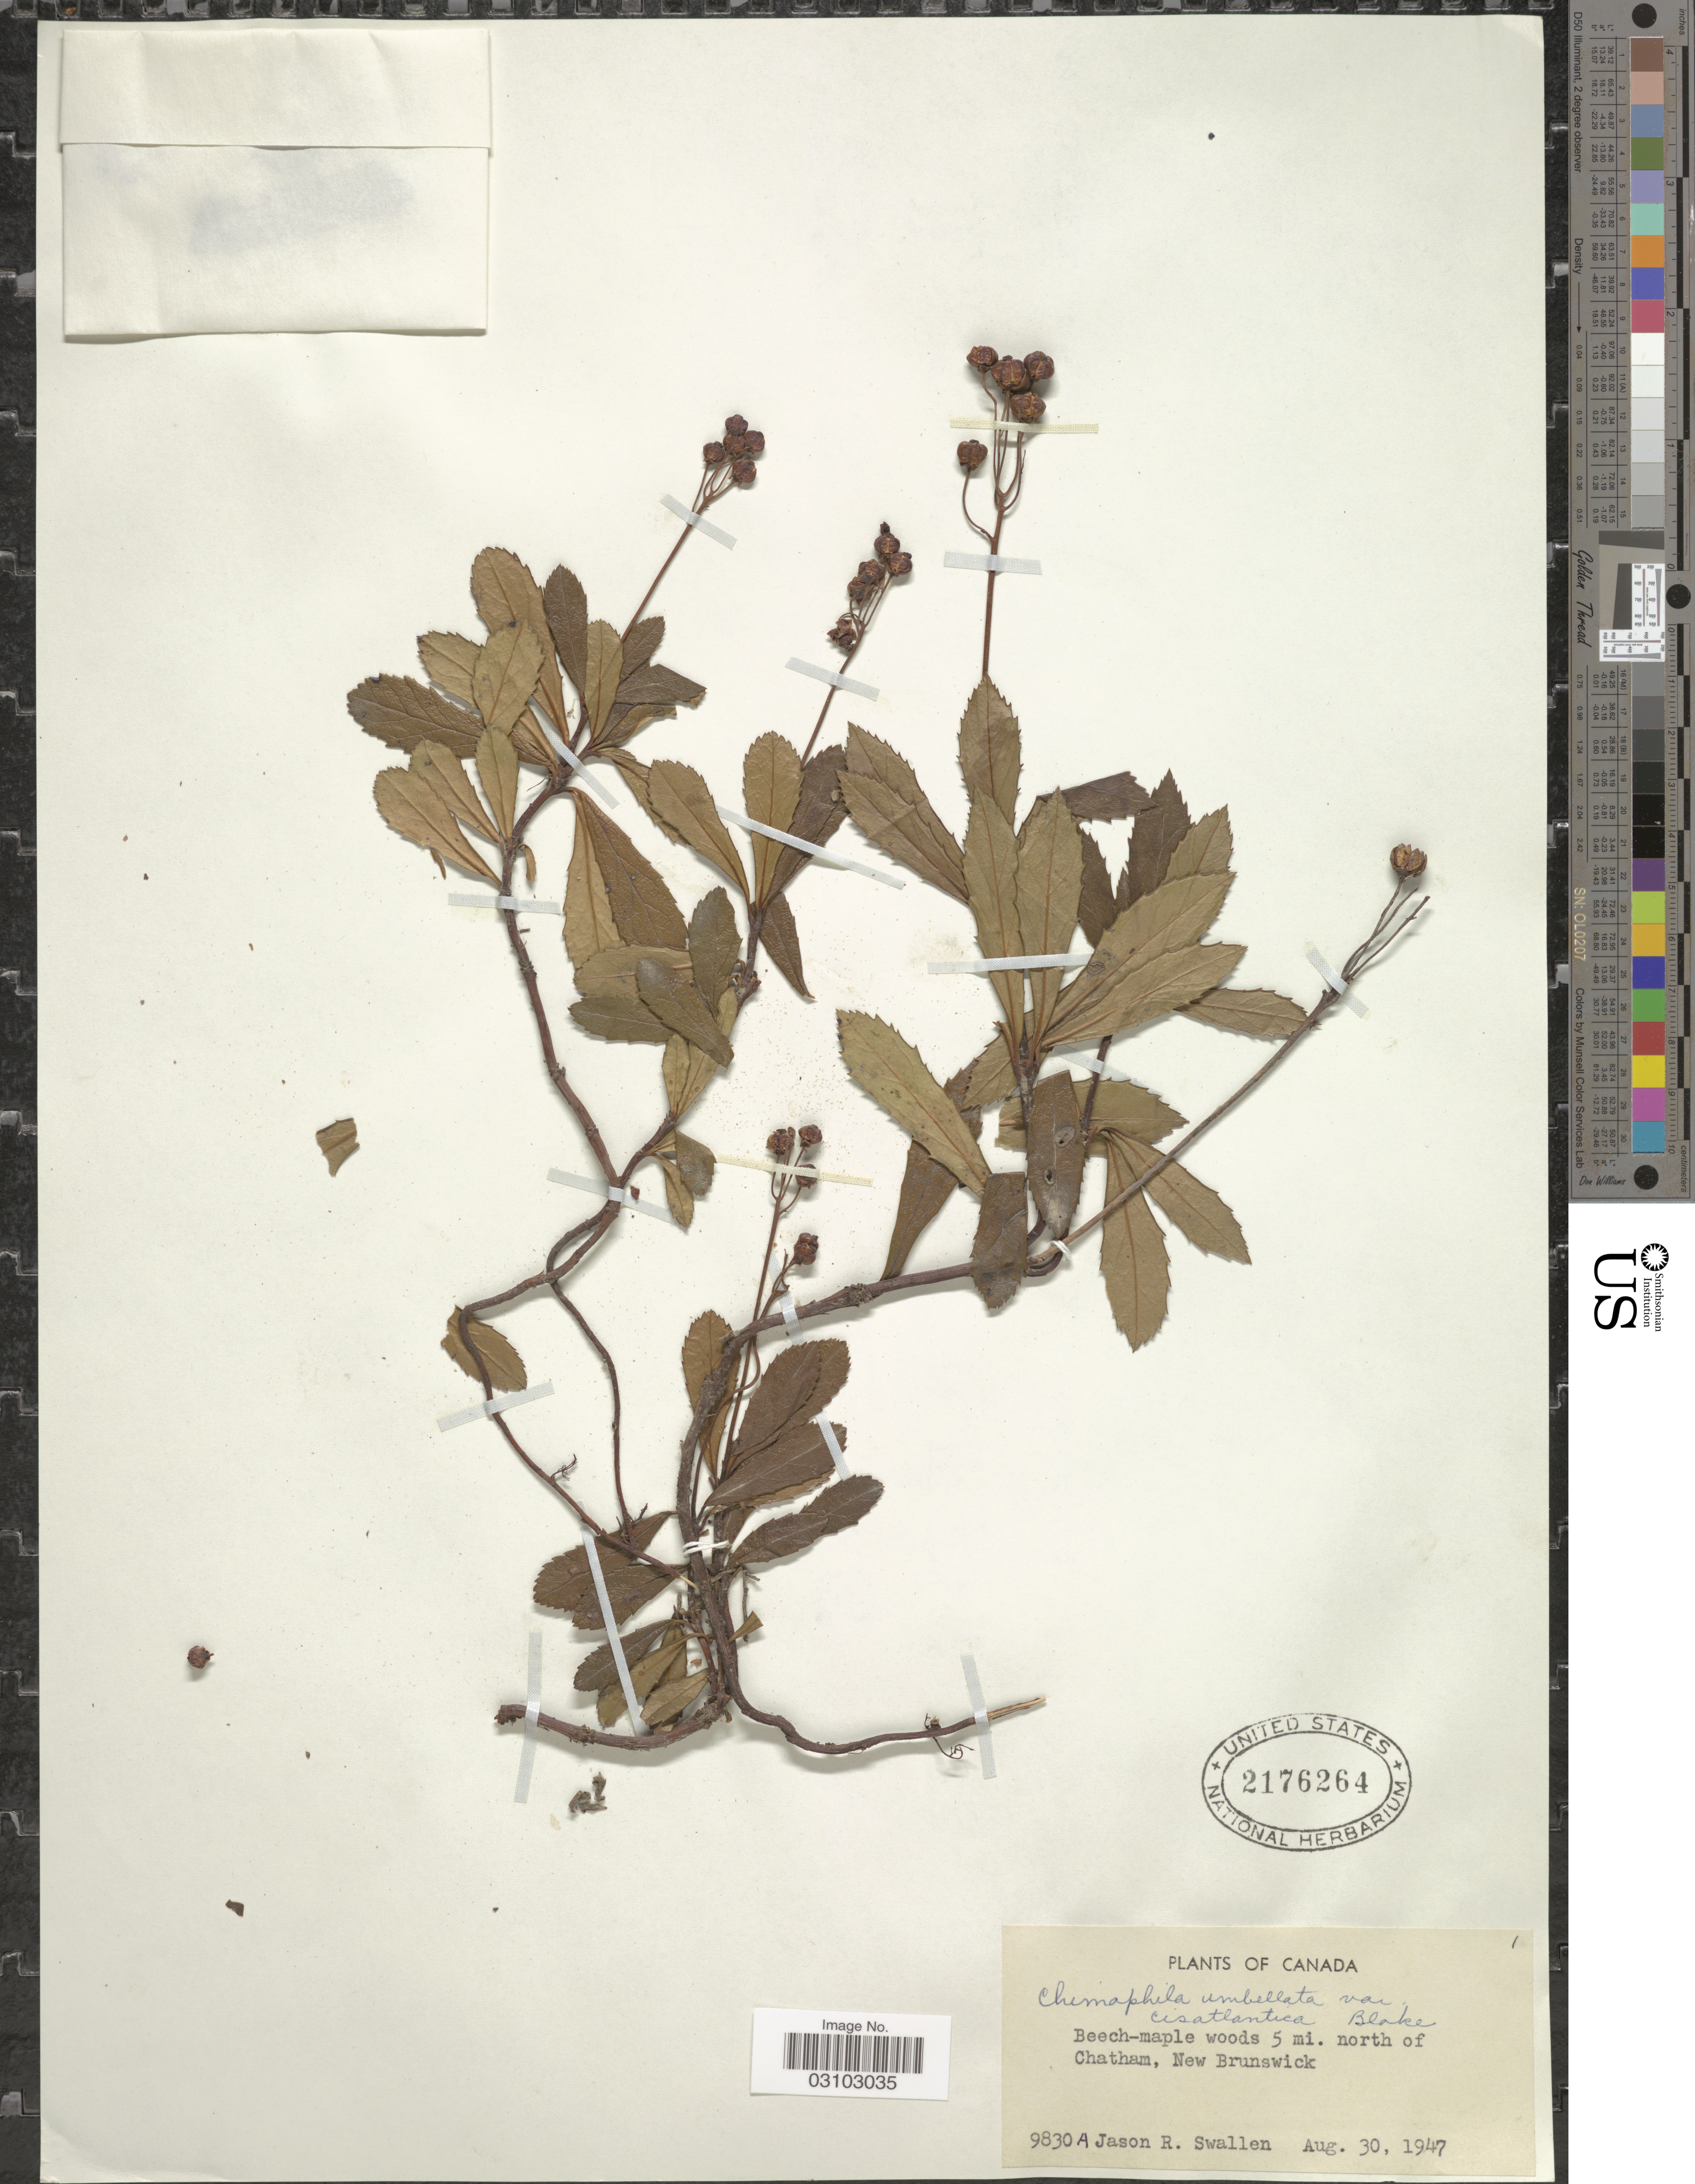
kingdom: Plantae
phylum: Tracheophyta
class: Magnoliopsida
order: Ericales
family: Ericaceae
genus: Chimaphila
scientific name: Chimaphila umbellata subsp. cisatlantica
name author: (S.F. Blake) Hultén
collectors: J. R. Swallen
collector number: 9830 A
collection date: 1947-08-30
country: Canada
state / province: New Brunswick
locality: Beech-maple woods 5 mi. north of Chatham.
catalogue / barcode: US 2176264